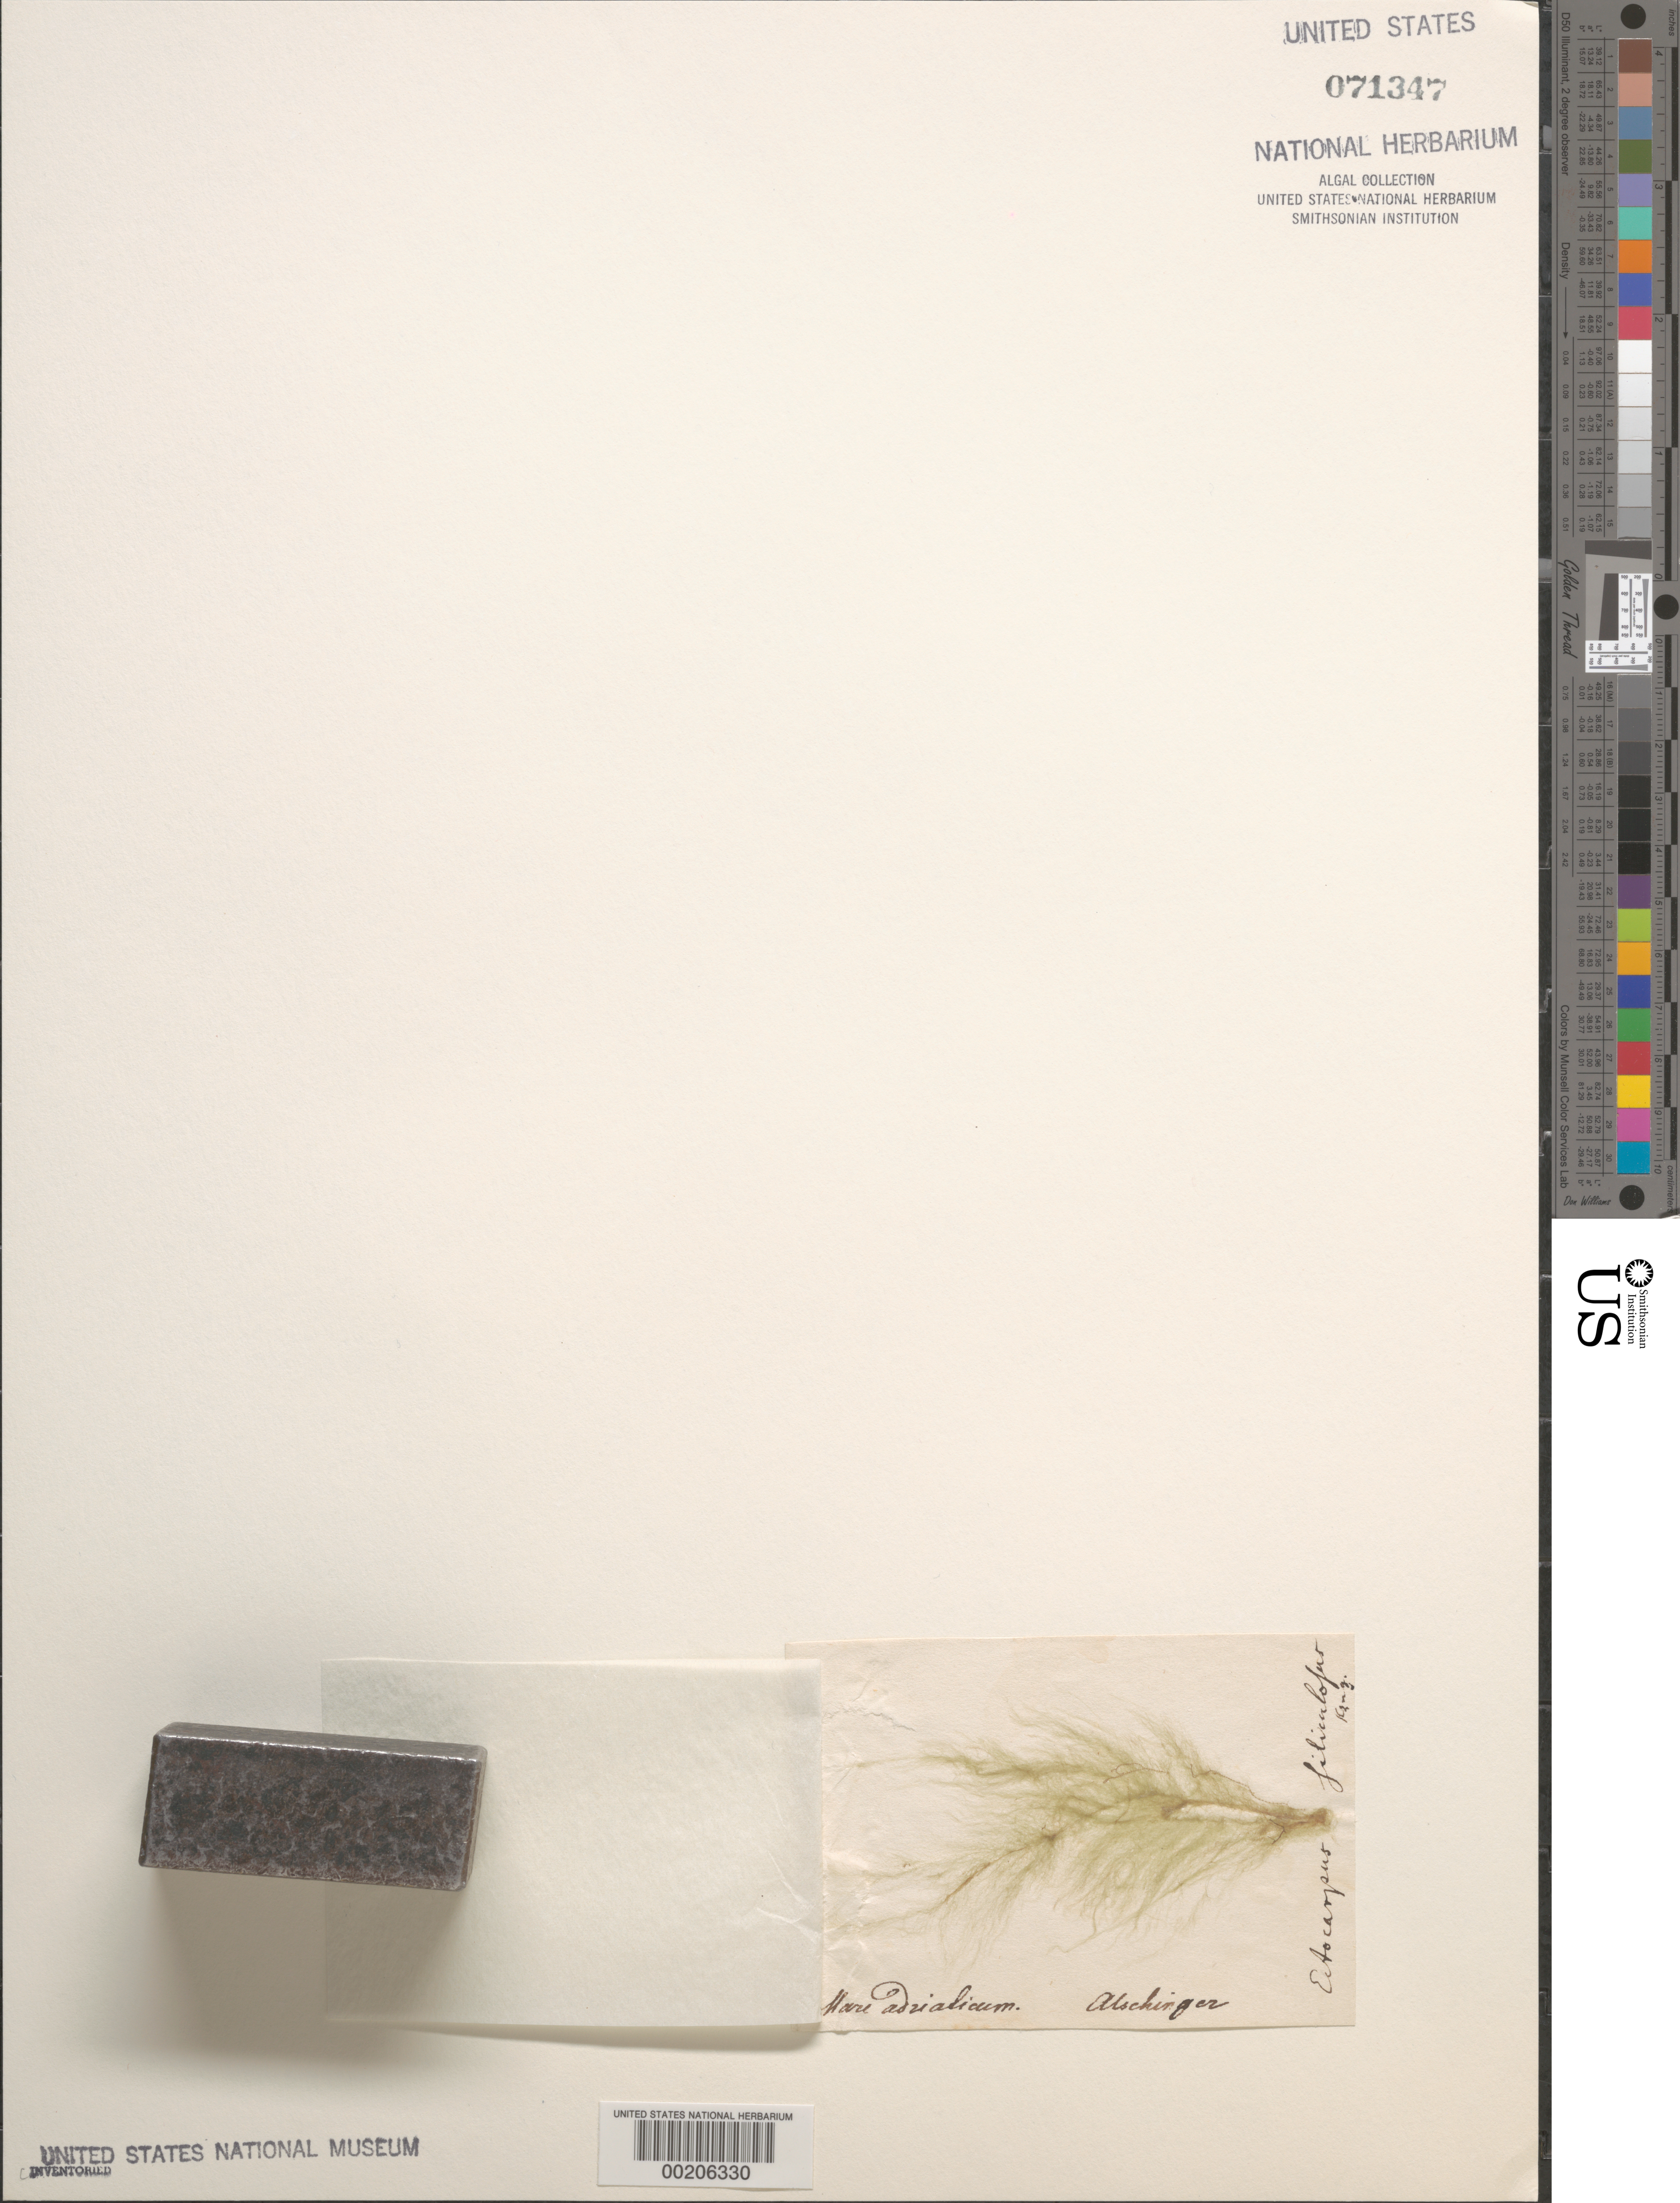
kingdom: Chromista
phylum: Ochrophyta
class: Phaeophyceae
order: Ectocarpales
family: Ectocarpaceae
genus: Ectocarpus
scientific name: Ectocarpus siliculosus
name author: (Dillwyn) Lyngbye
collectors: A. Alschinger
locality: Adriatic sea (mare adriaticum)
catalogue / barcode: US 71347